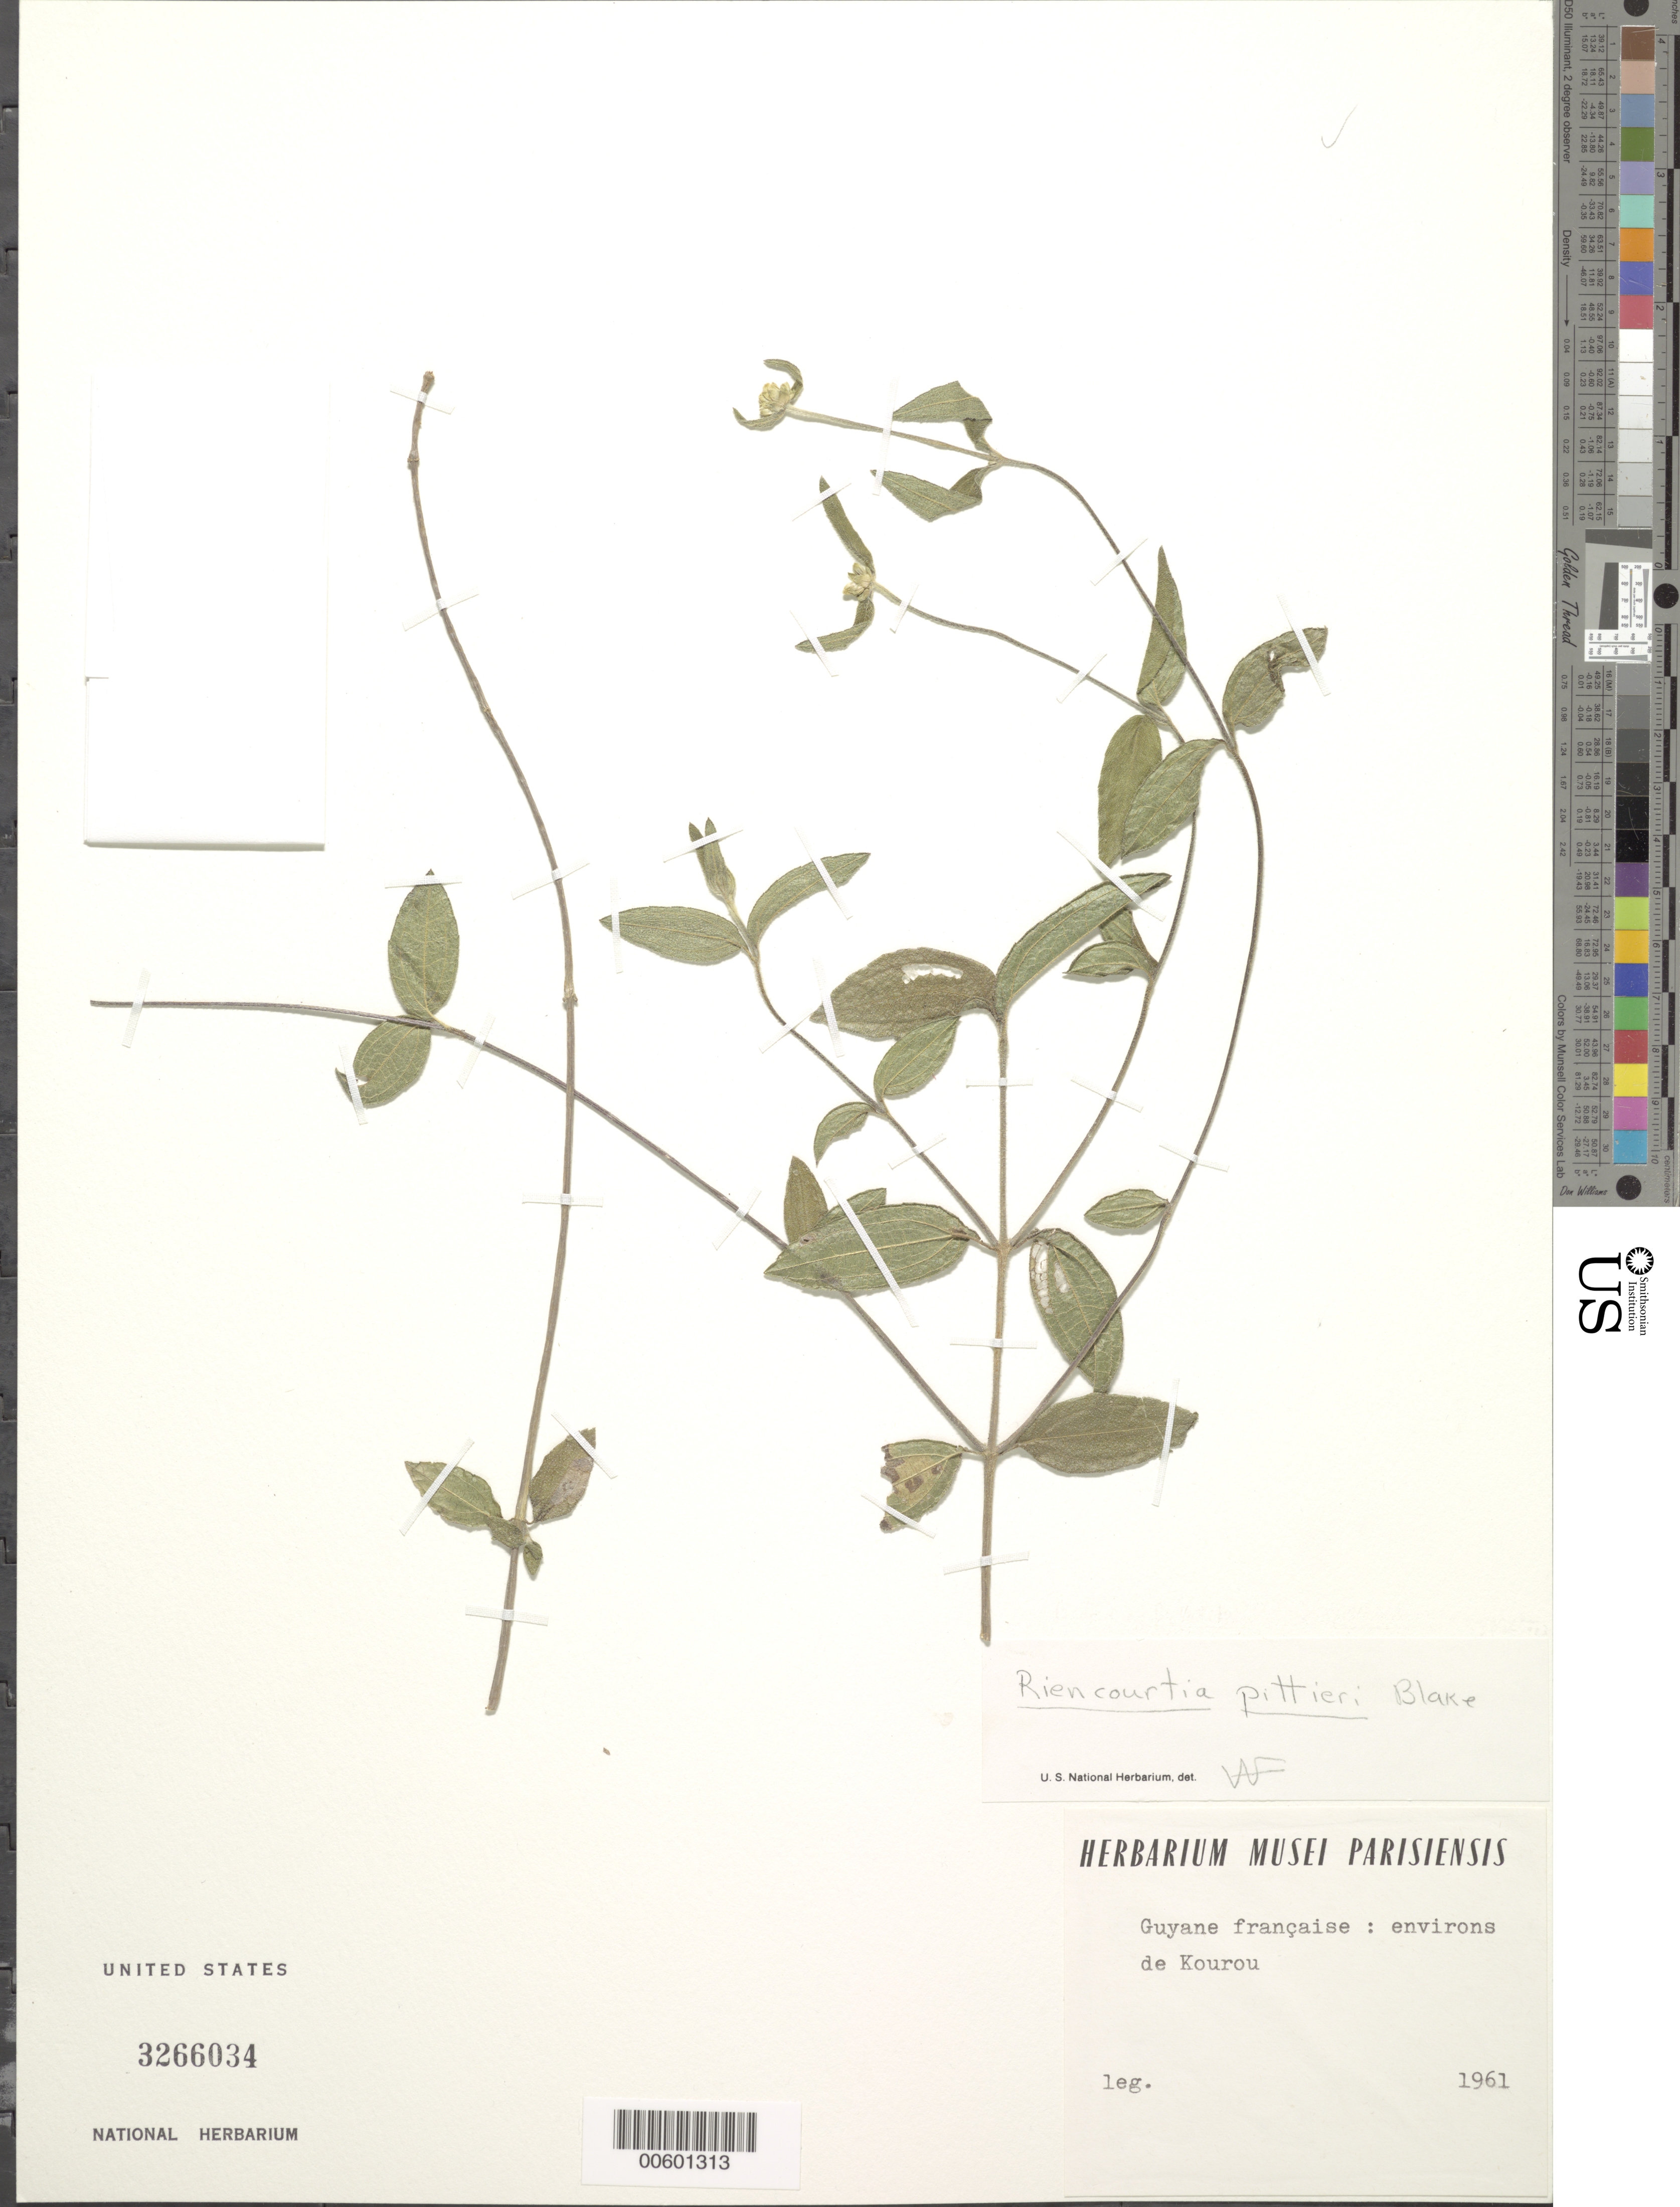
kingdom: Plantae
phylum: Tracheophyta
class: Magnoliopsida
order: Asterales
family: Asteraceae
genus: Riencourtia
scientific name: Riencourtia pittieri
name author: S.F. Blake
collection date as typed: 1961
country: French Guiana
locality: Kourou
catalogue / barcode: US 3266034